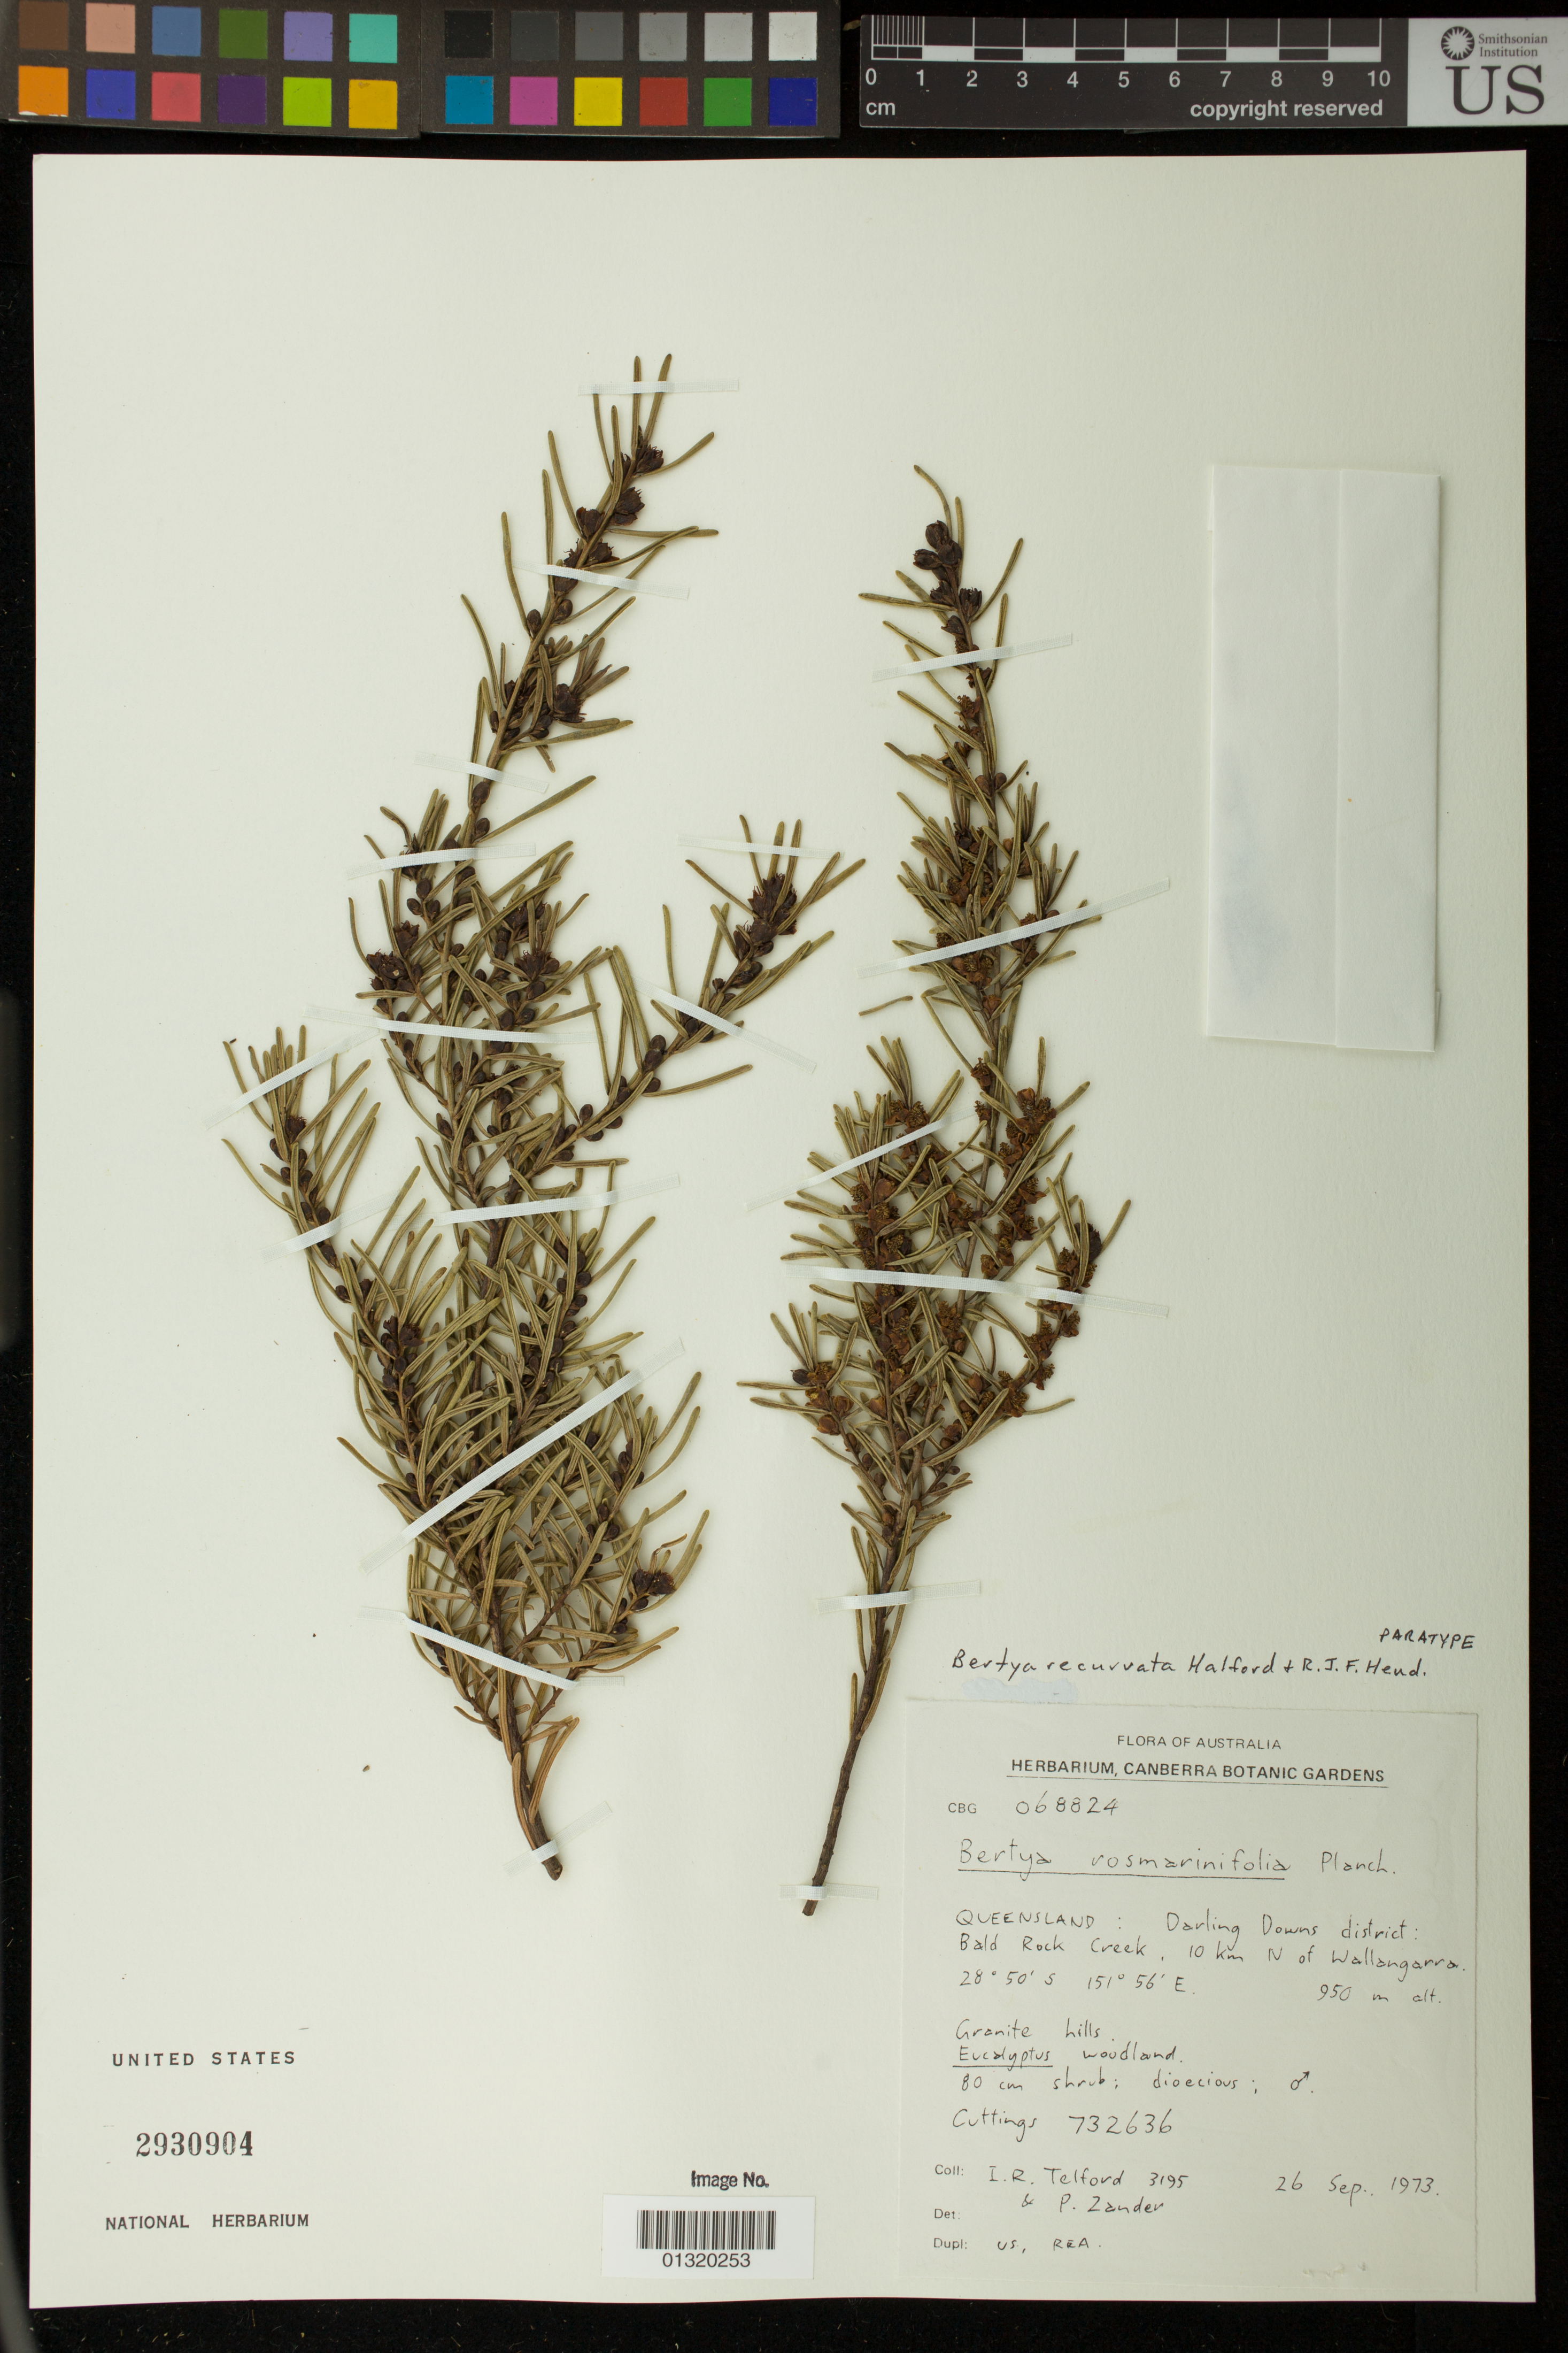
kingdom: Plantae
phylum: Tracheophyta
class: Magnoliopsida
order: Malpighiales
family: Euphorbiaceae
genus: Bertya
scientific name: Bertya recurvata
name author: Halford & R.J.F. Hend.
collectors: I. R. Telford & P. Zander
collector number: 3195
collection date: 1973-09-02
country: Australia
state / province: Queensland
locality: Darling Downs district: Bald Rock Creek, 10 km N of Wallangarra.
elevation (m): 950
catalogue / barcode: US 2930904